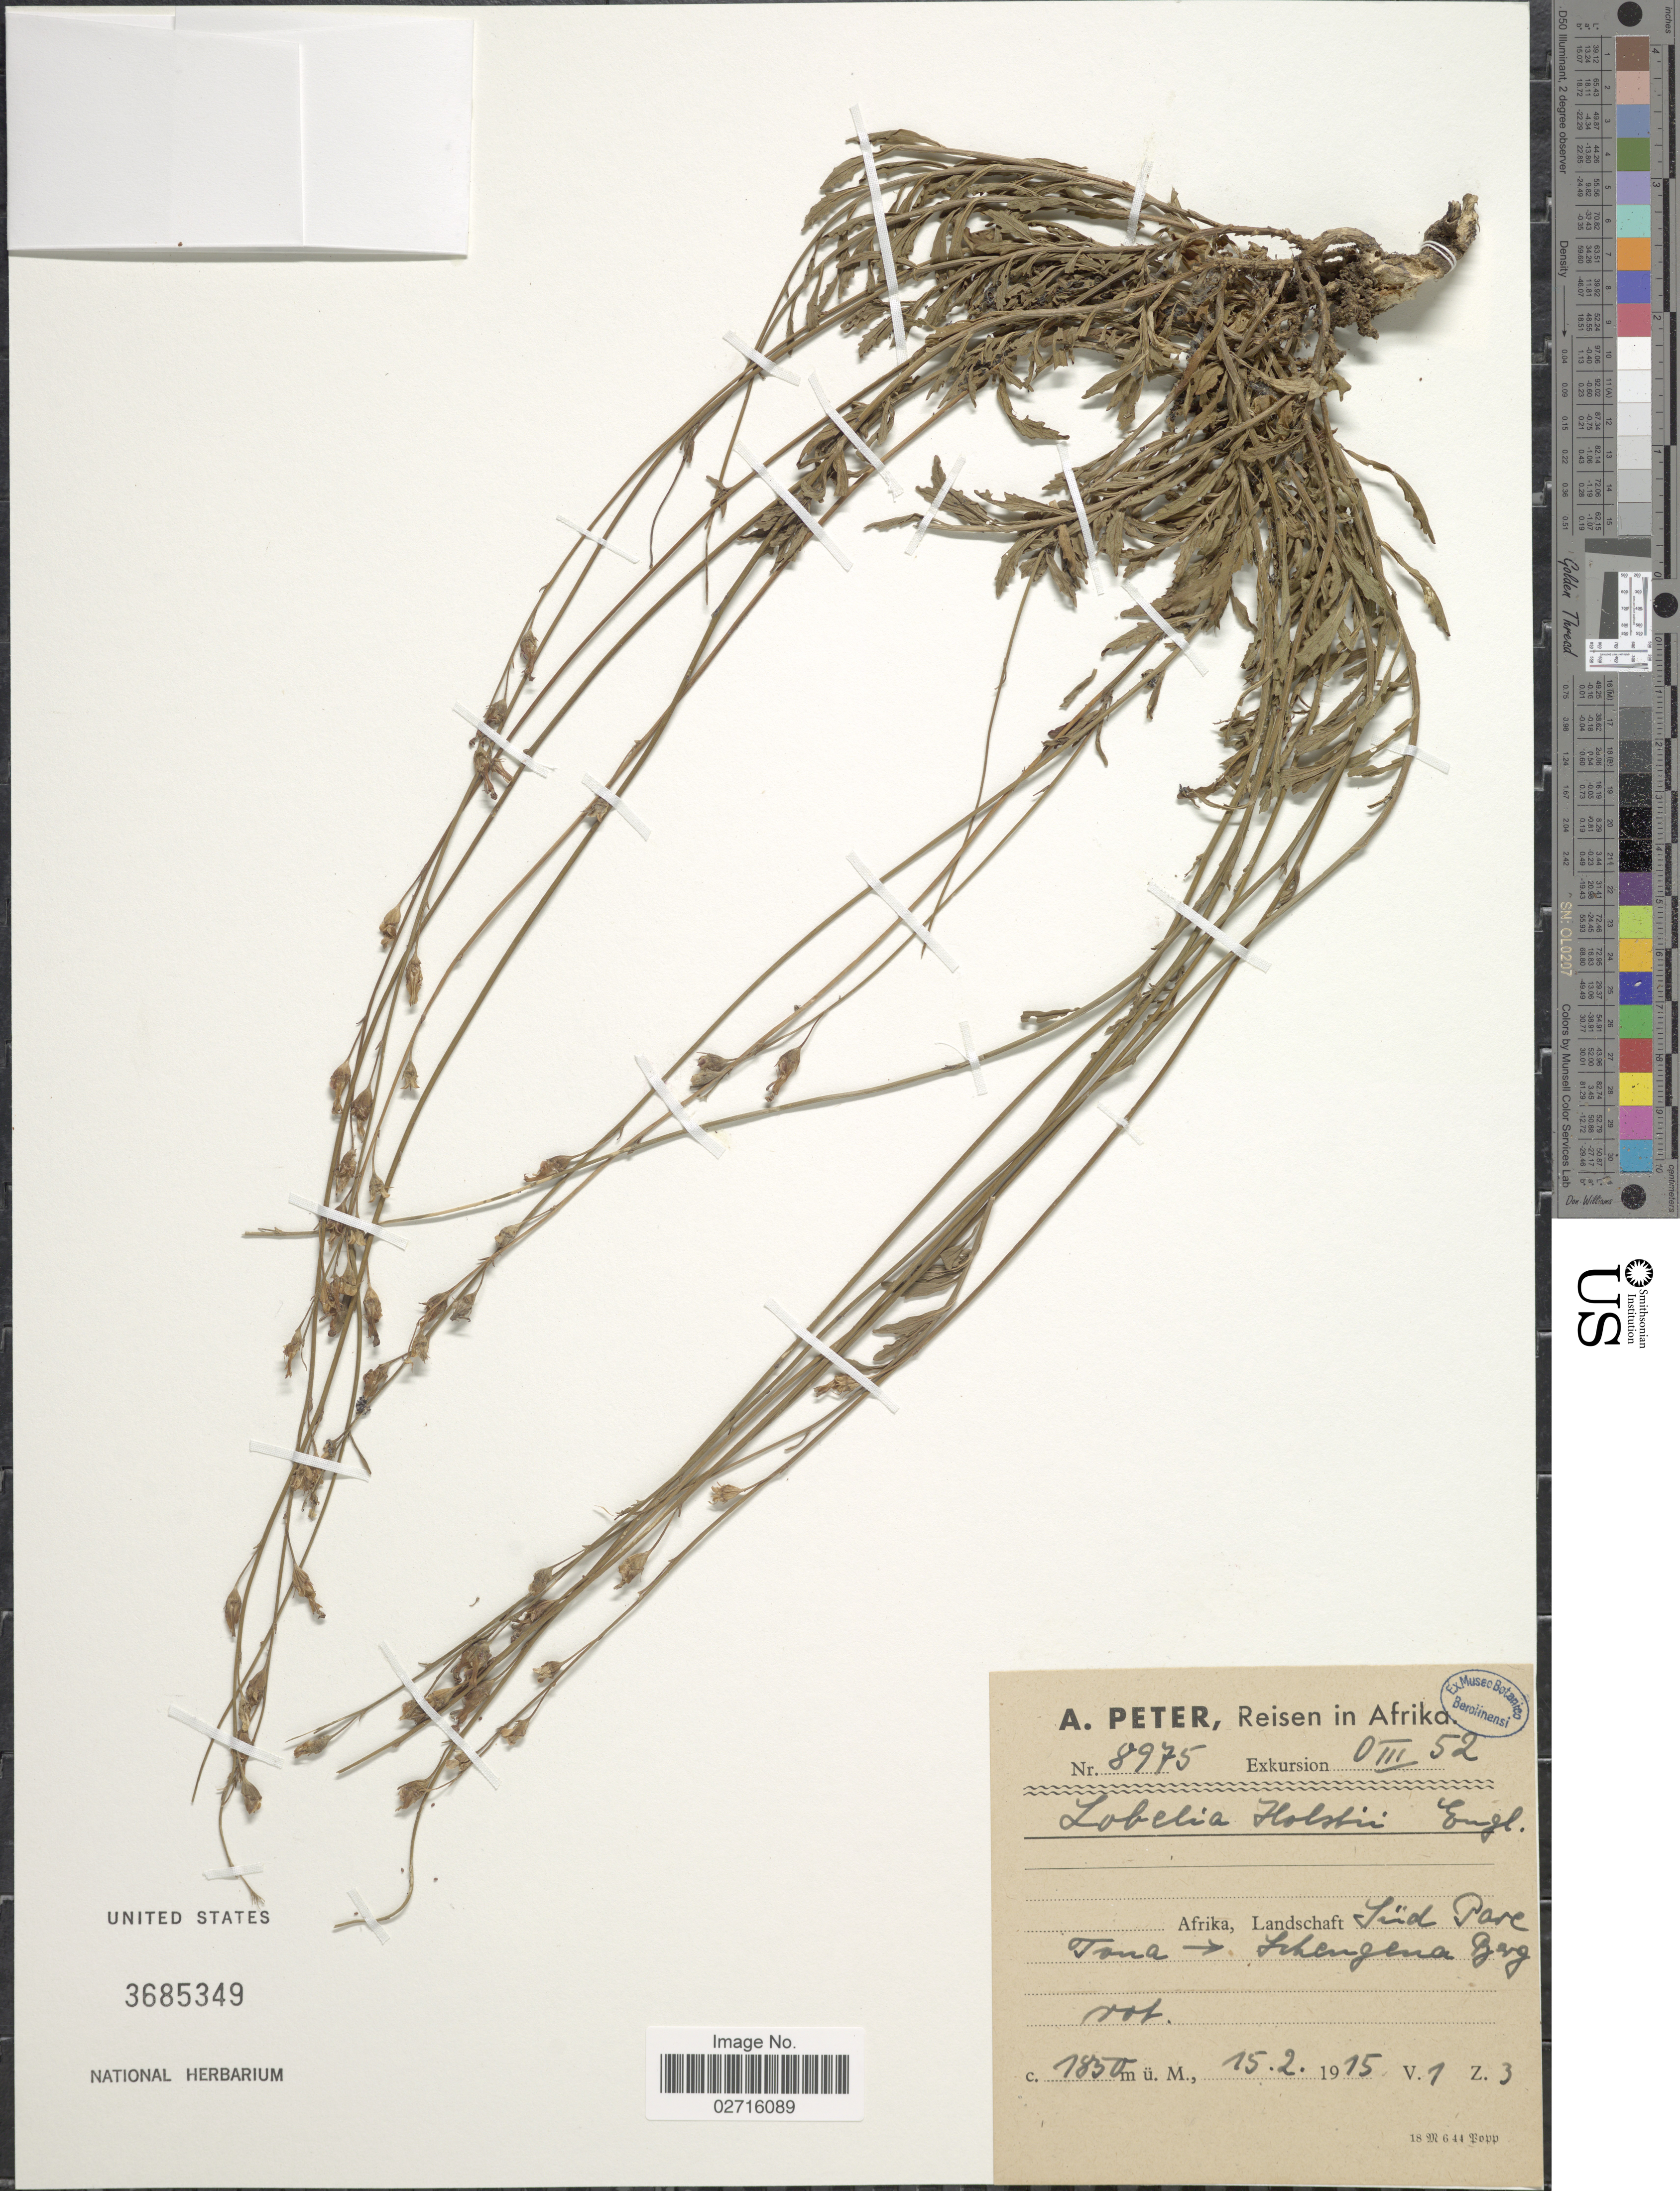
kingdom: Plantae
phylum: Tracheophyta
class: Magnoliopsida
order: Asterales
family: Campanulaceae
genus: Lobelia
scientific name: Lobelia holstii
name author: Engl.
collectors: A. Peter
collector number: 8975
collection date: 1915-02-15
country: Tanzania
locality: Landschaft Süd Pare Tona - Schengena Berg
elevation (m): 1850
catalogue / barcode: US 3685349